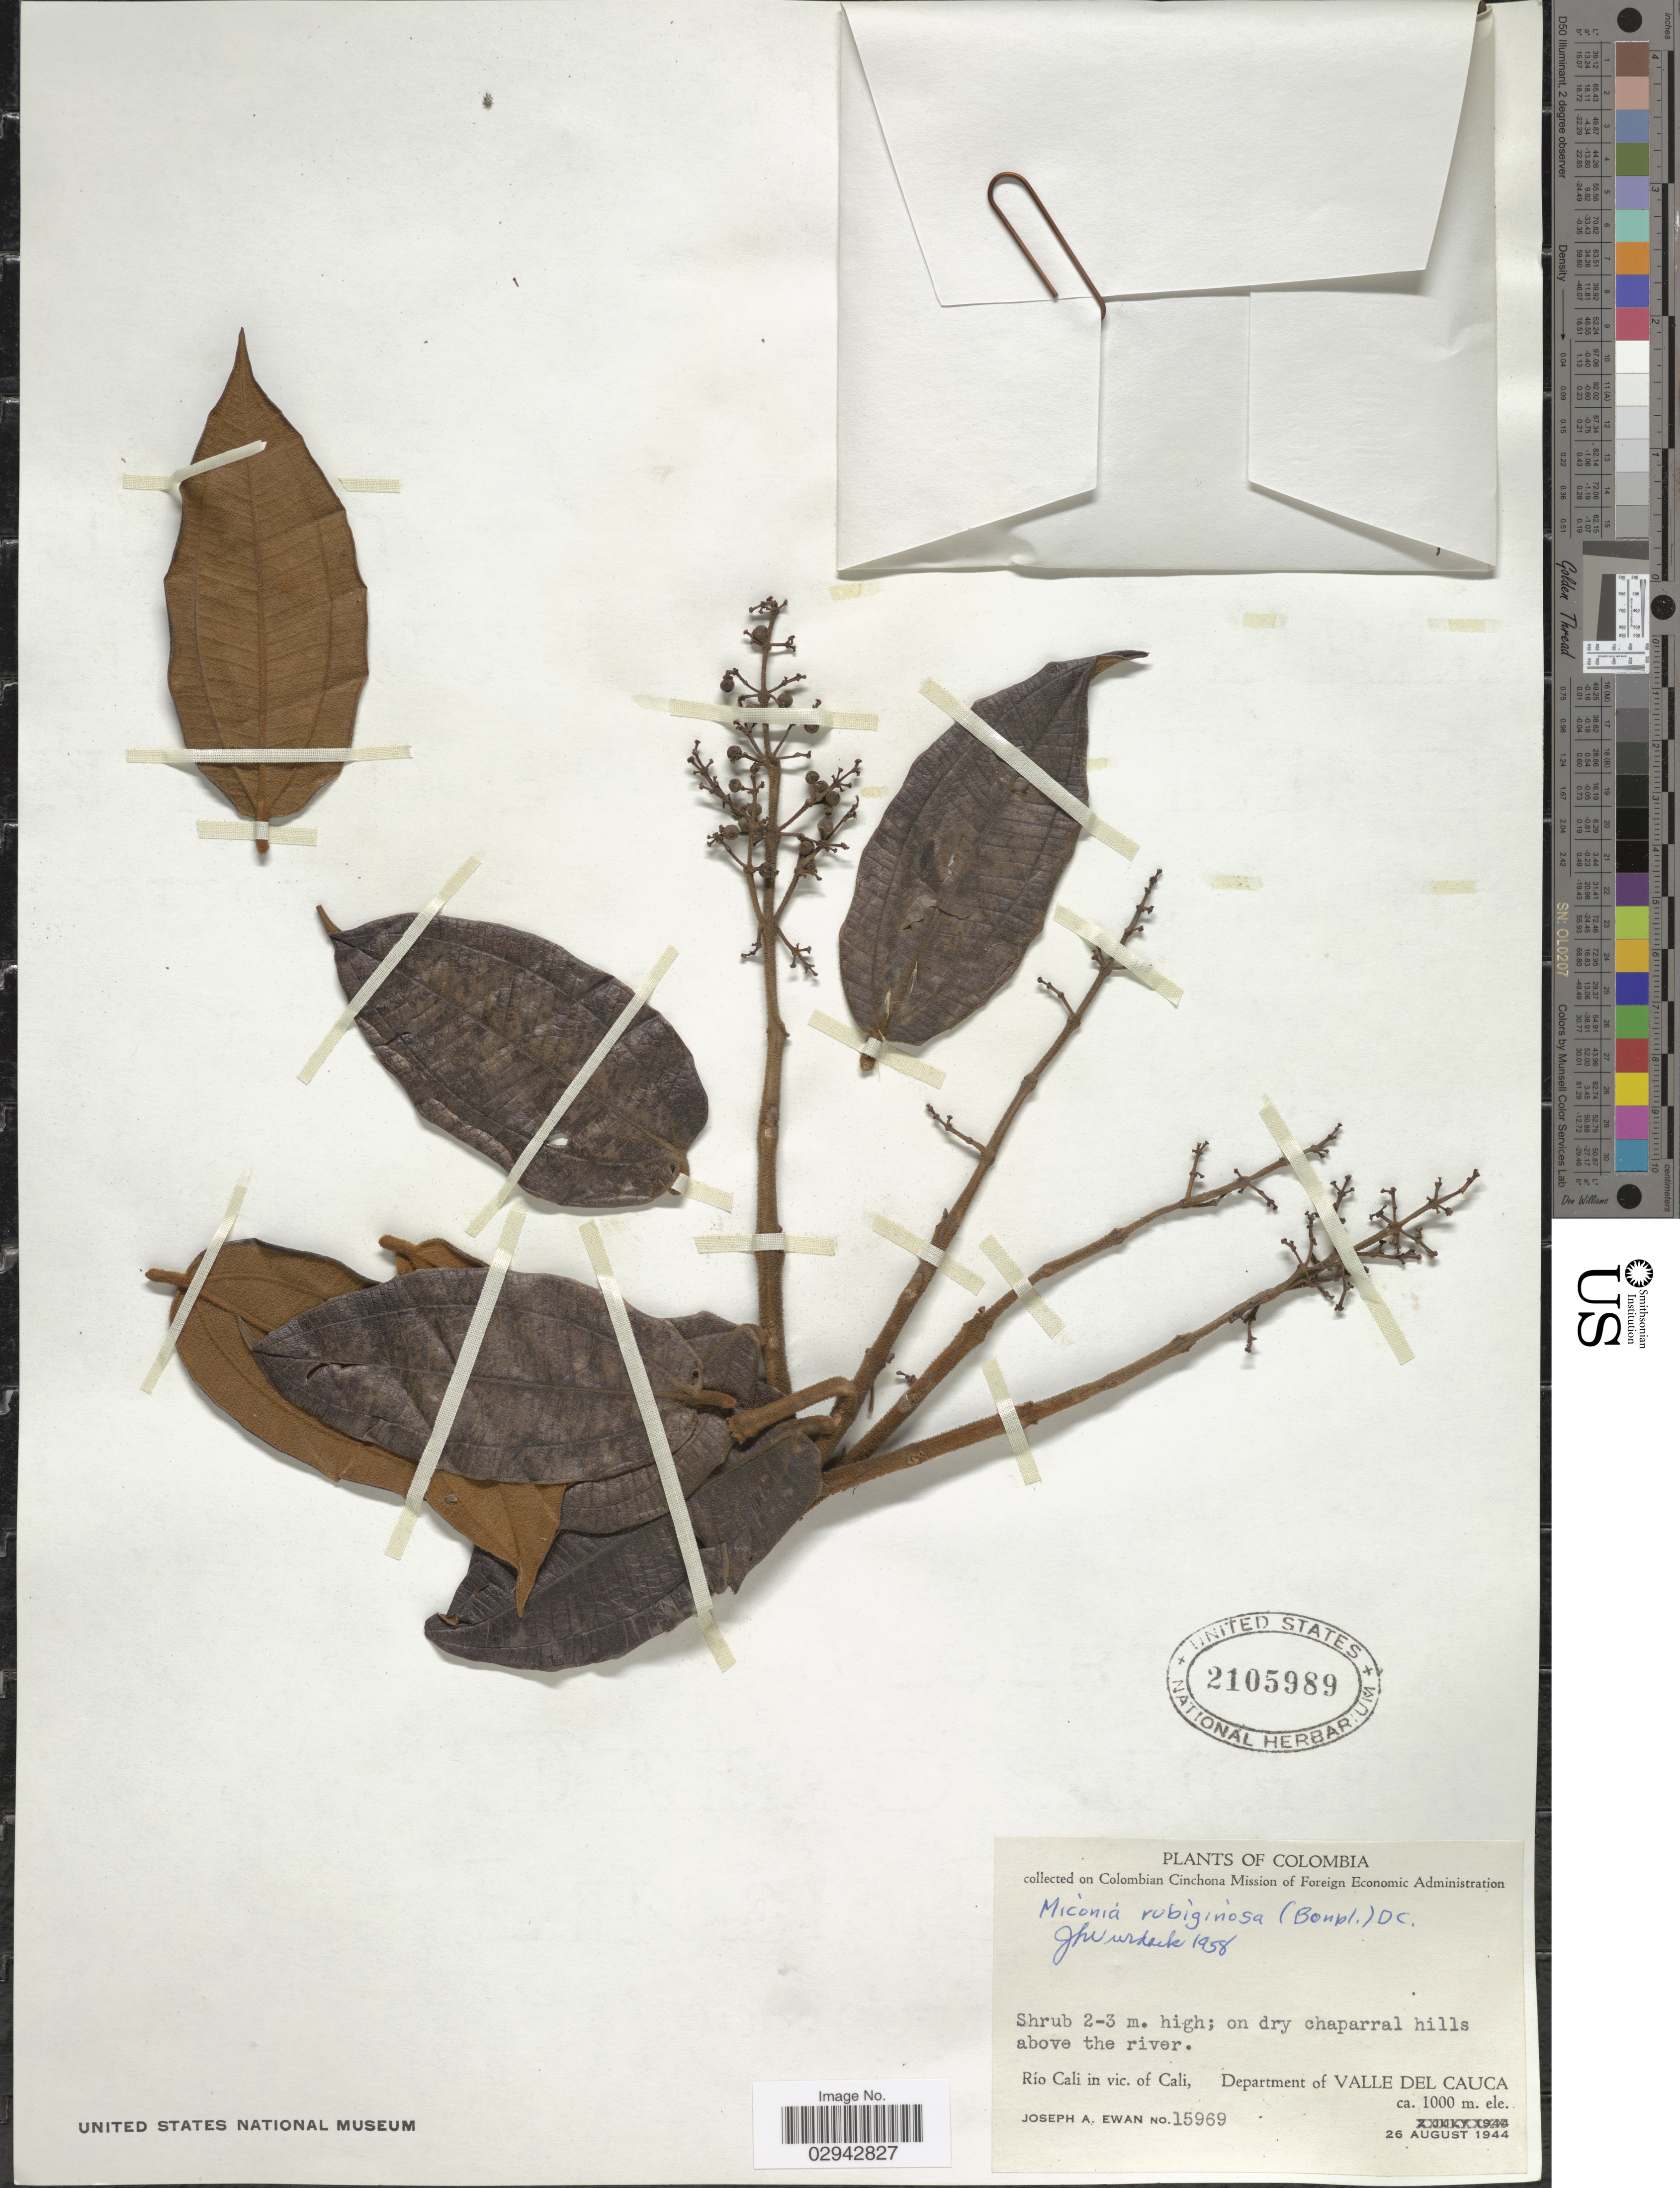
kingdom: Plantae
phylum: Tracheophyta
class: Magnoliopsida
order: Myrtales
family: Melastomataceae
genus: Miconia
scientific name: Miconia rubiginosa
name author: (Bonpl.) DC.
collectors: J. A. Ewan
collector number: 15969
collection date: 1944-08-26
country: Colombia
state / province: Valle del Cauca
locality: Río Cali in vic. of Cali, Department of Valle del Cauca.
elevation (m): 1000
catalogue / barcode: US 2105989